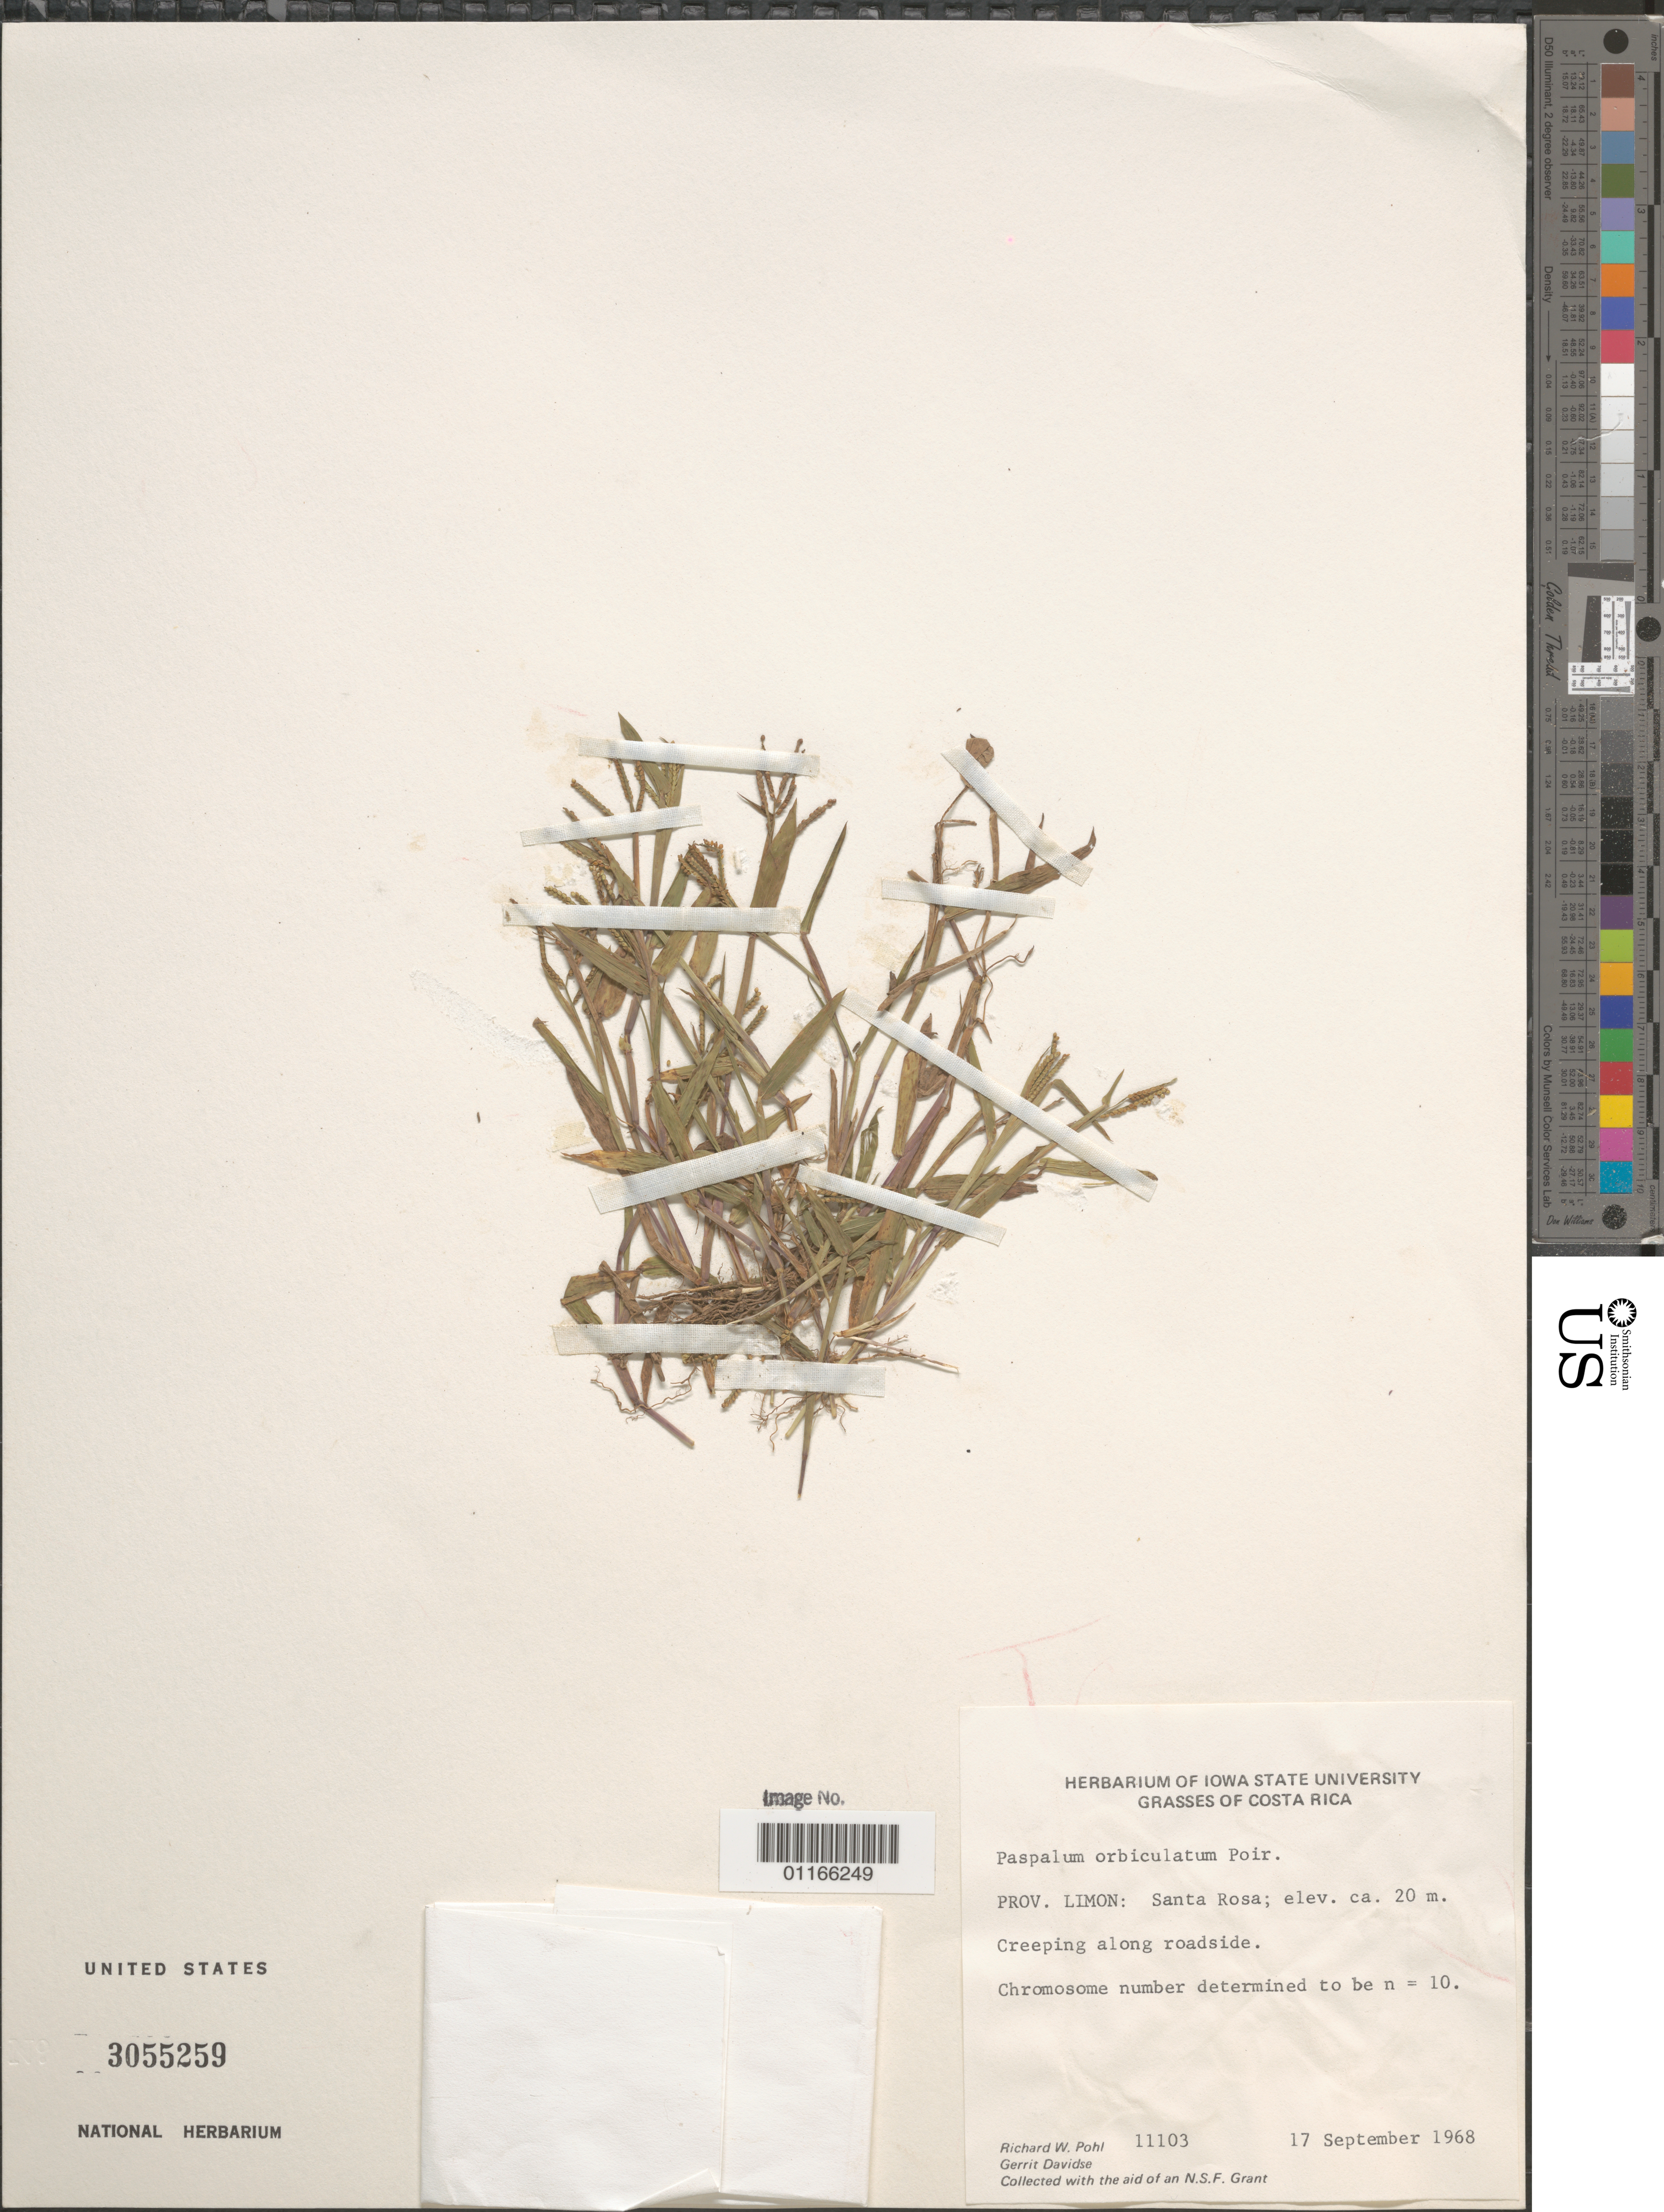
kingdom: Plantae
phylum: Tracheophyta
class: Liliopsida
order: Poales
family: Poaceae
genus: Paspalum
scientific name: Paspalum orbiculatum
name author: Poir.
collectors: R. W. Pohl & G. Davidse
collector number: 11103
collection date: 1968-09-17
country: Costa Rica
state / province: Limón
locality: Santa Rosa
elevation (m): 20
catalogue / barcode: US 3055259